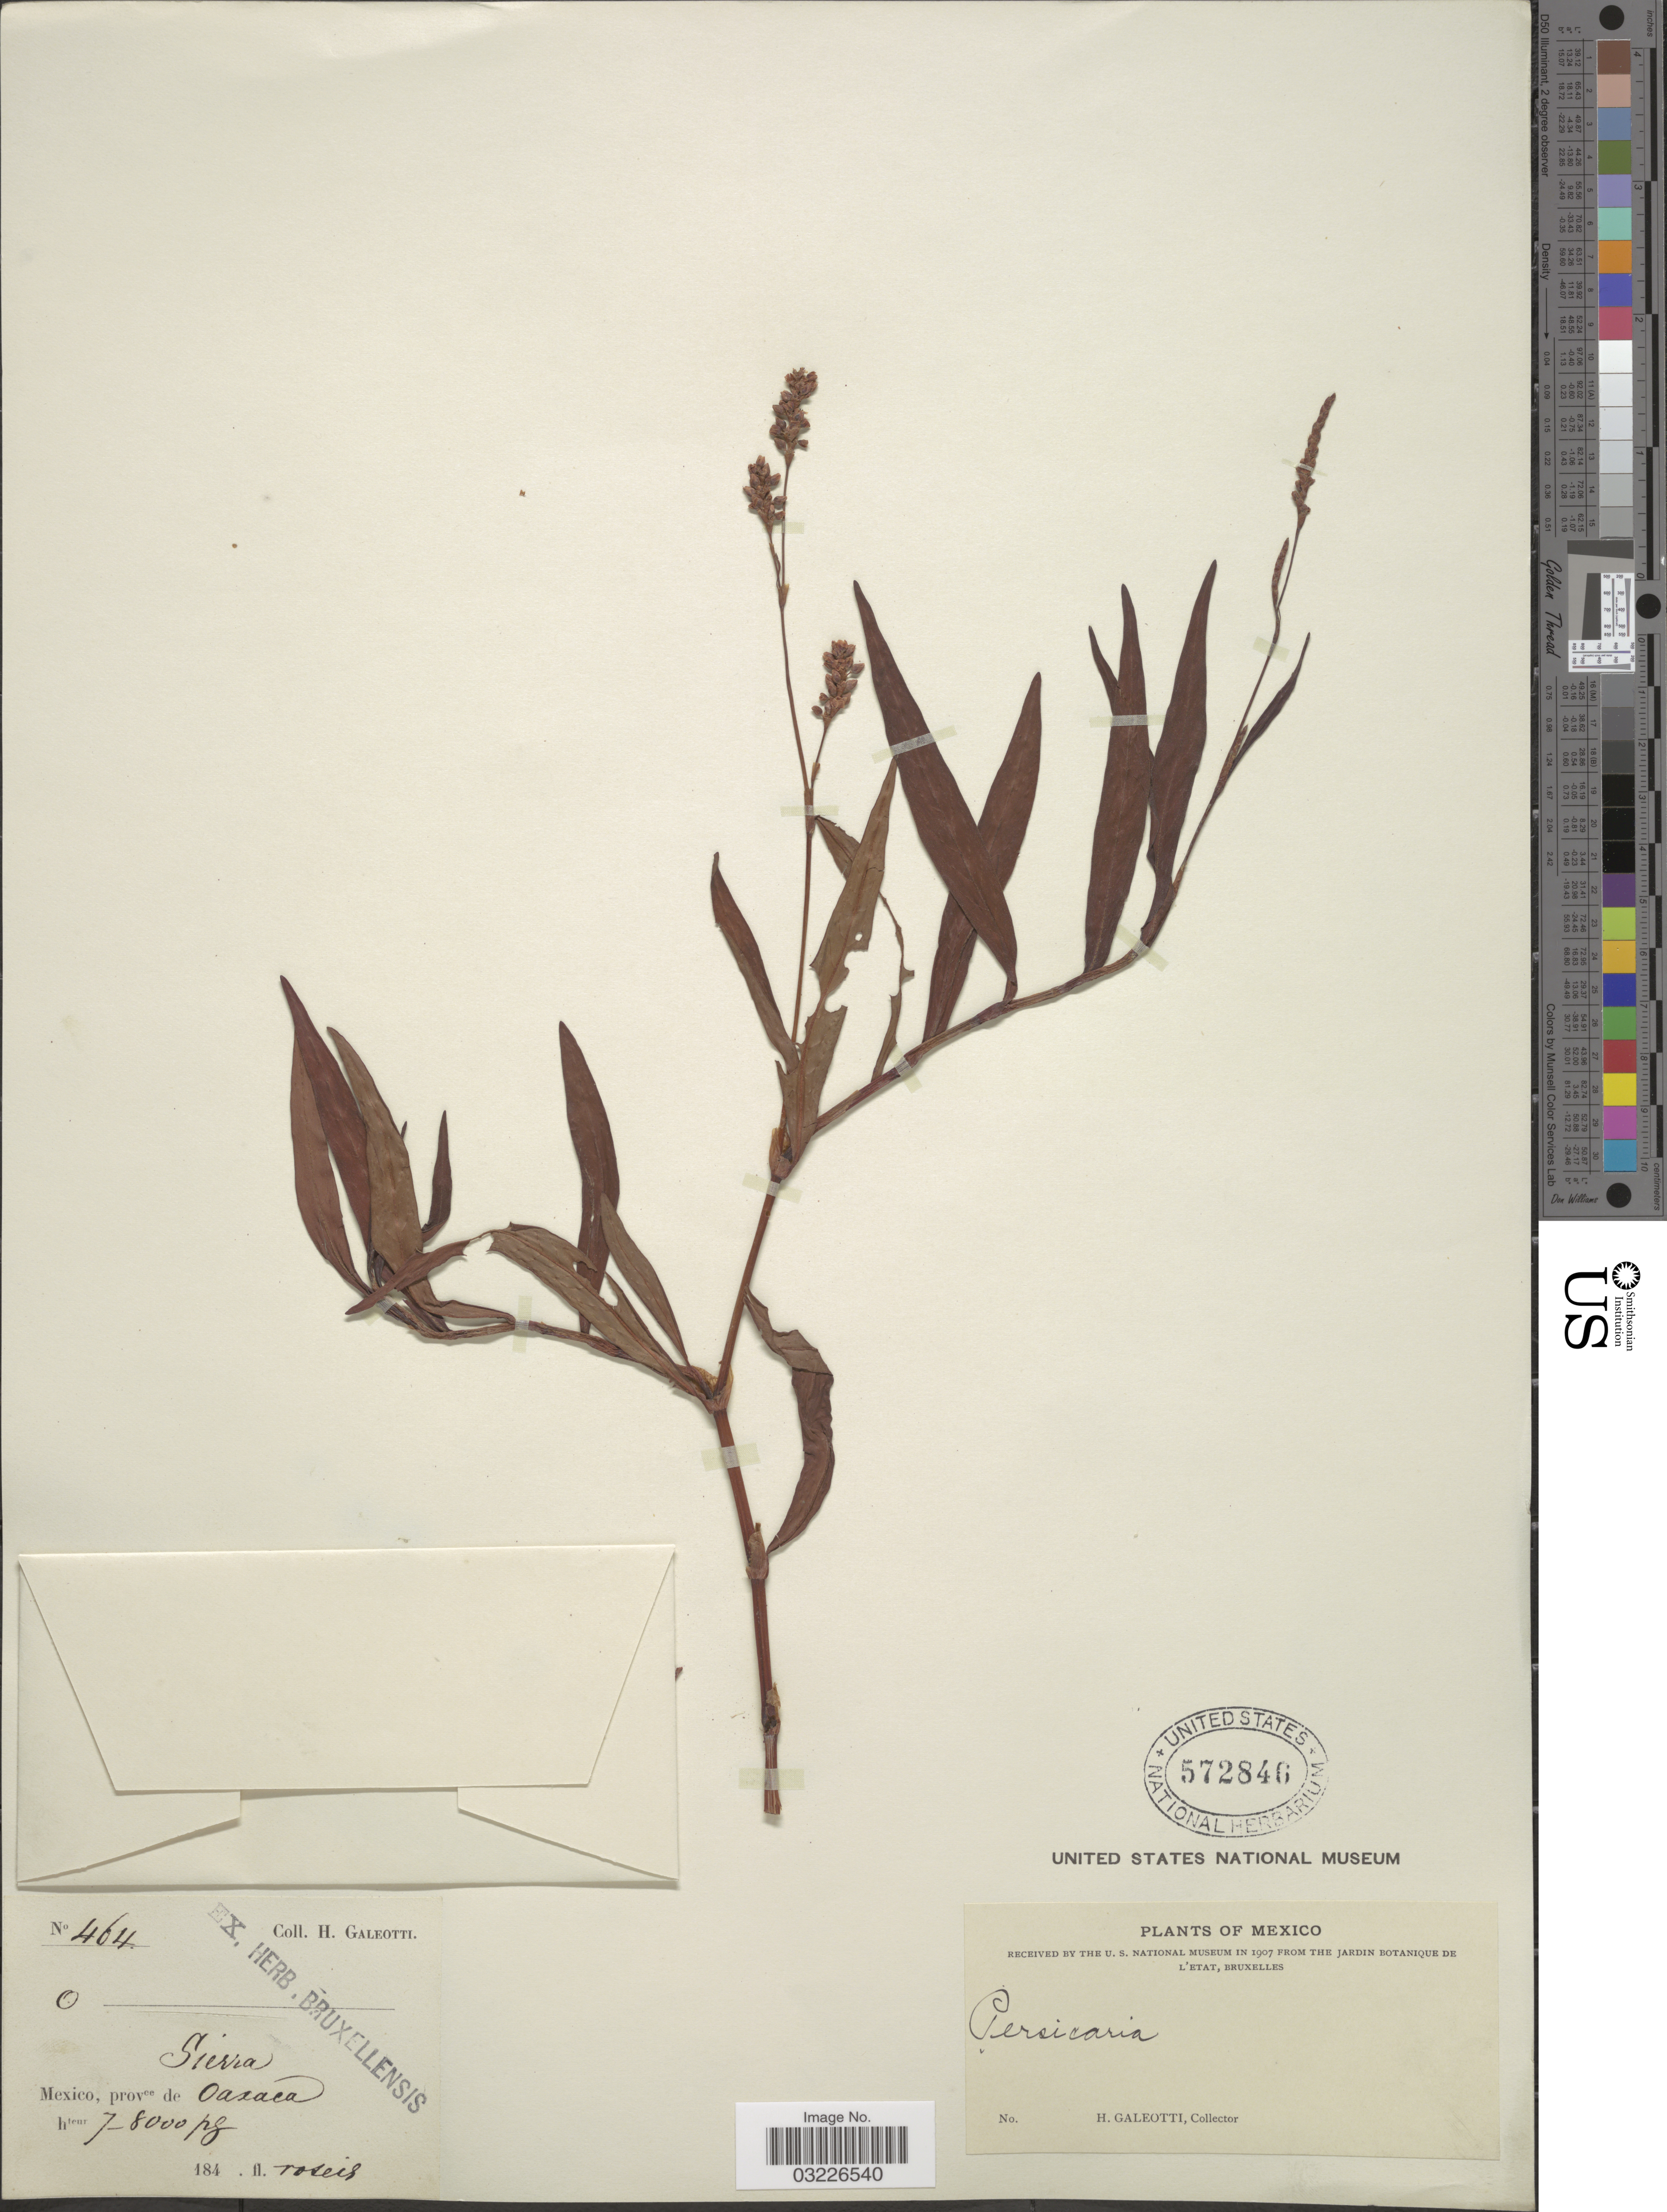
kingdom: Plantae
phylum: Tracheophyta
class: Magnoliopsida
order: Caryophyllales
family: Polygonaceae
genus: Polygonum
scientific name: Polygonum persicaria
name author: L.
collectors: H. G. Galeotti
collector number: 464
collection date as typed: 184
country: Mexico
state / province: Oaxaca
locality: Sierra.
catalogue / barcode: US 572846